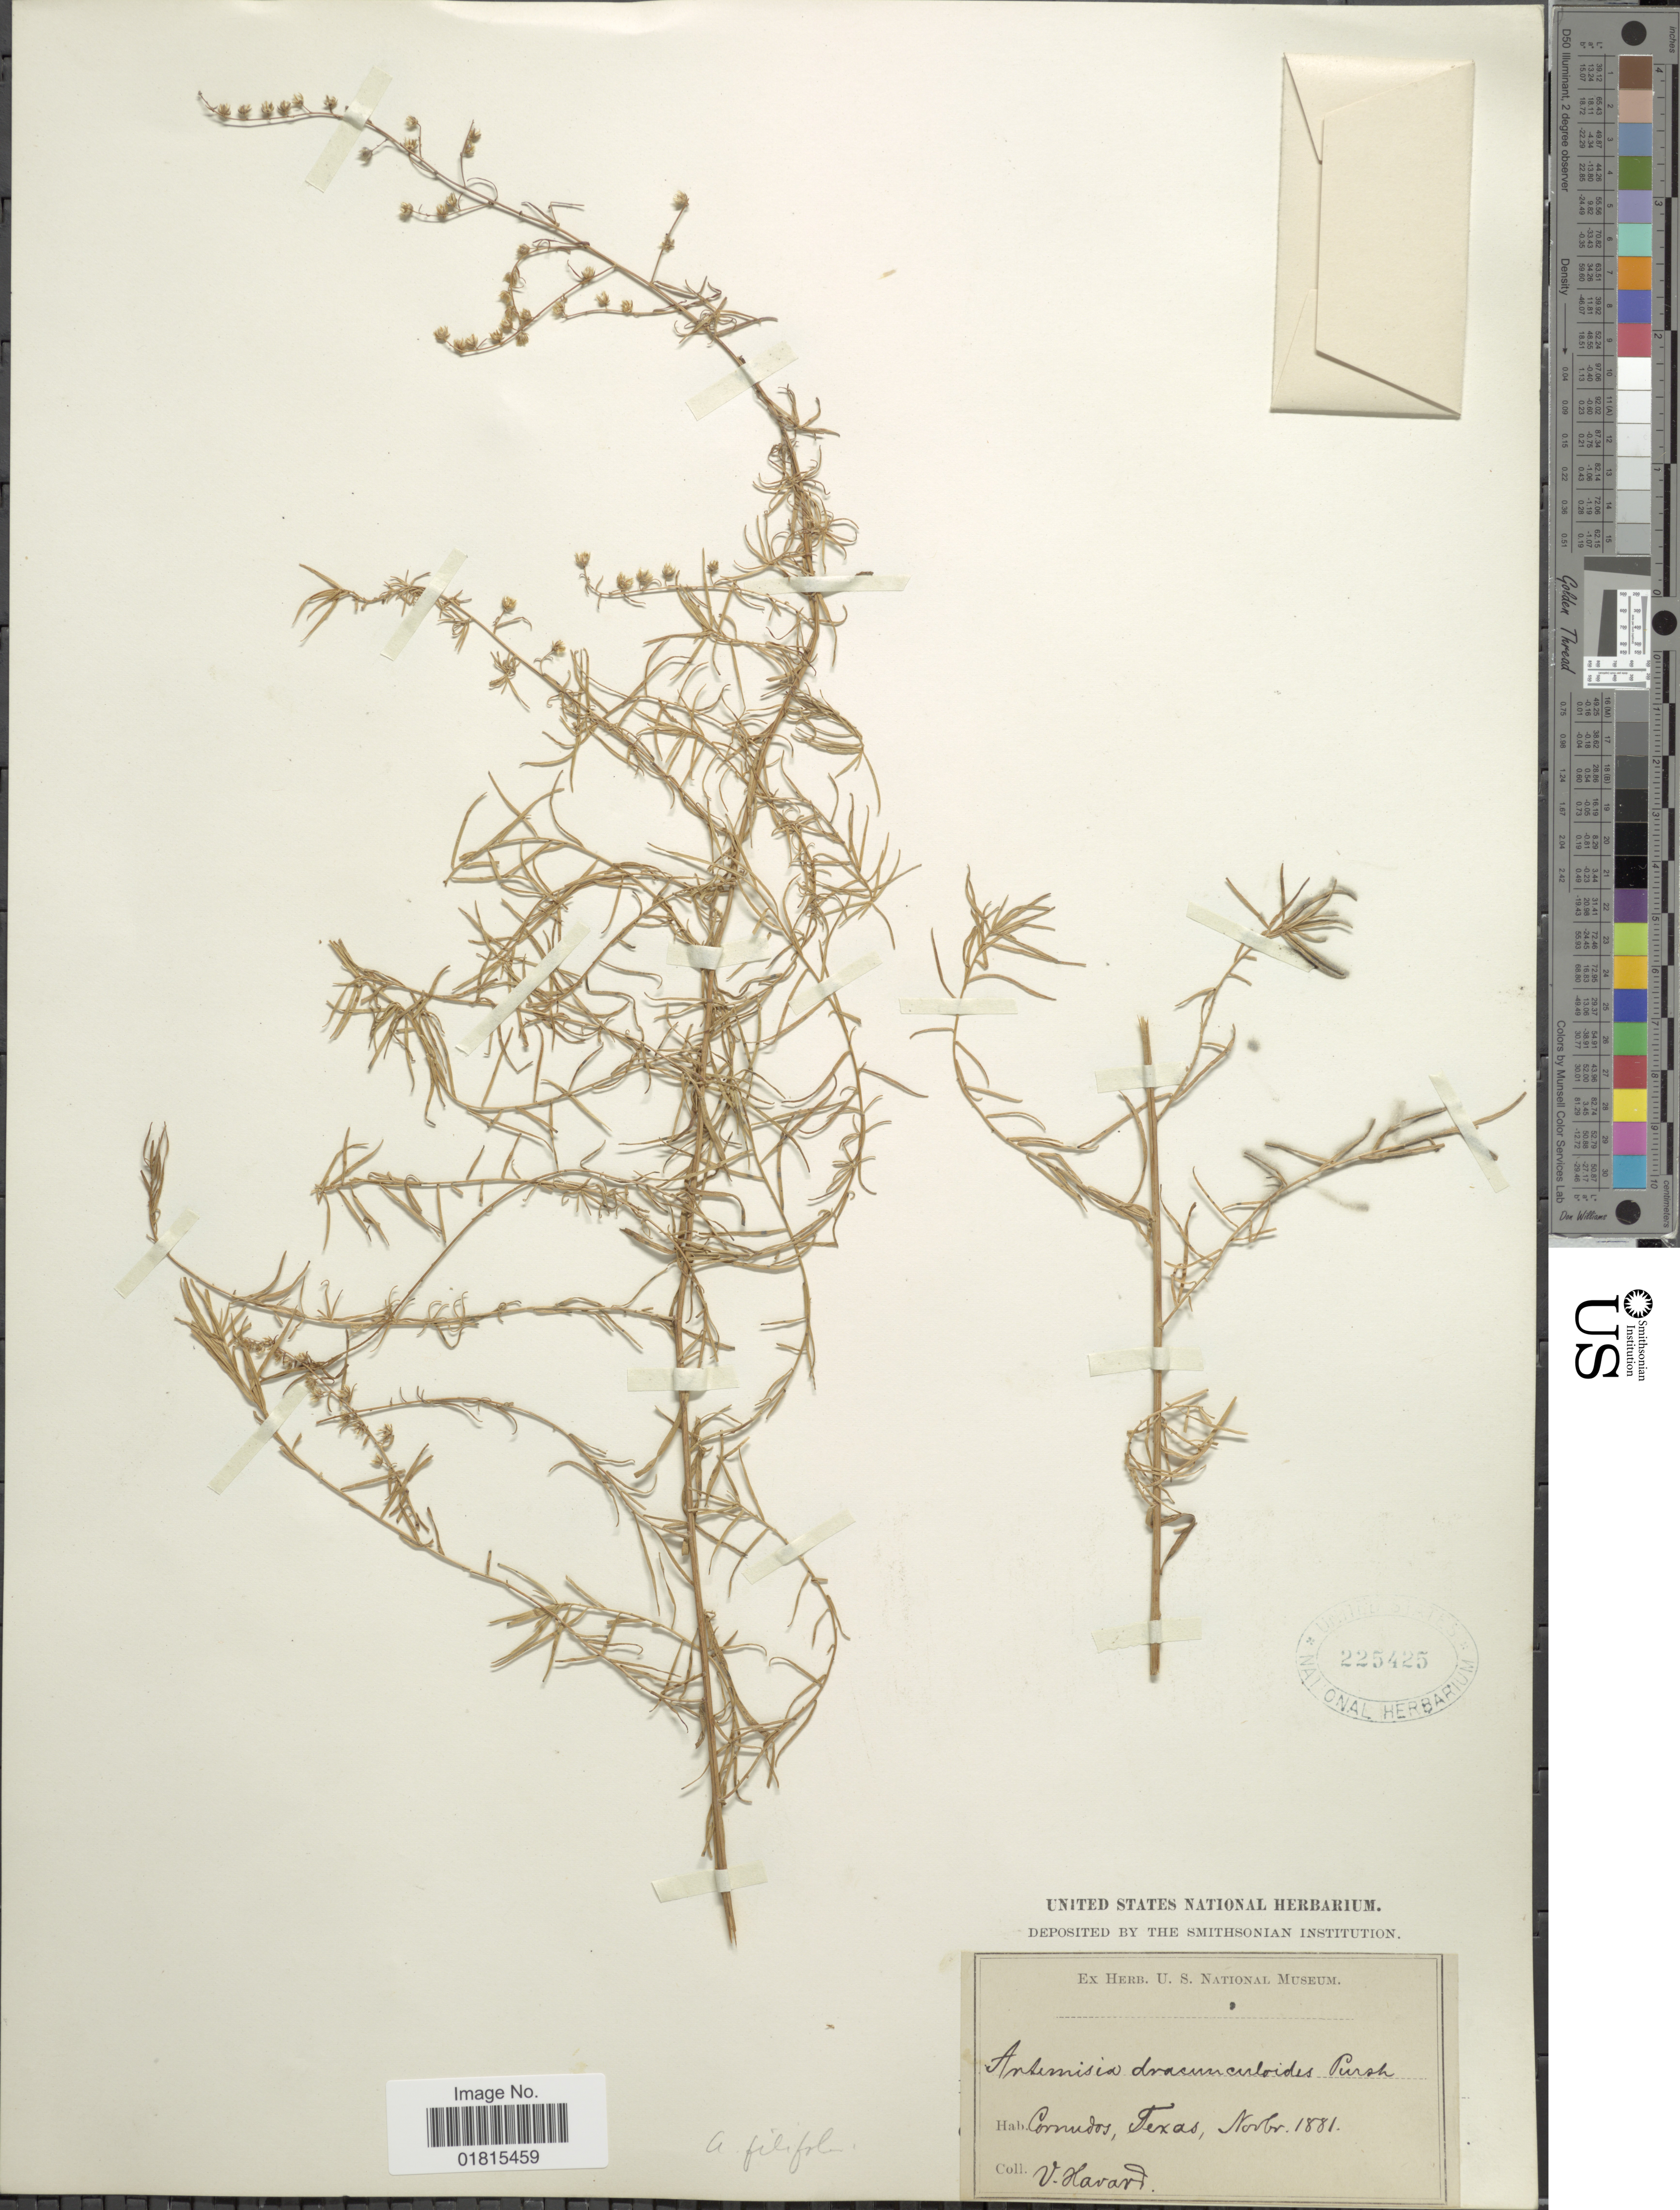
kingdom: Plantae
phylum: Tracheophyta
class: Magnoliopsida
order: Asterales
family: Asteraceae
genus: Artemisia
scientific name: Artemisia filifolia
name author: Torr.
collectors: V. Havard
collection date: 1881-11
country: United States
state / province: Texas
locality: Cornudos, Texas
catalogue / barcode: US 225425